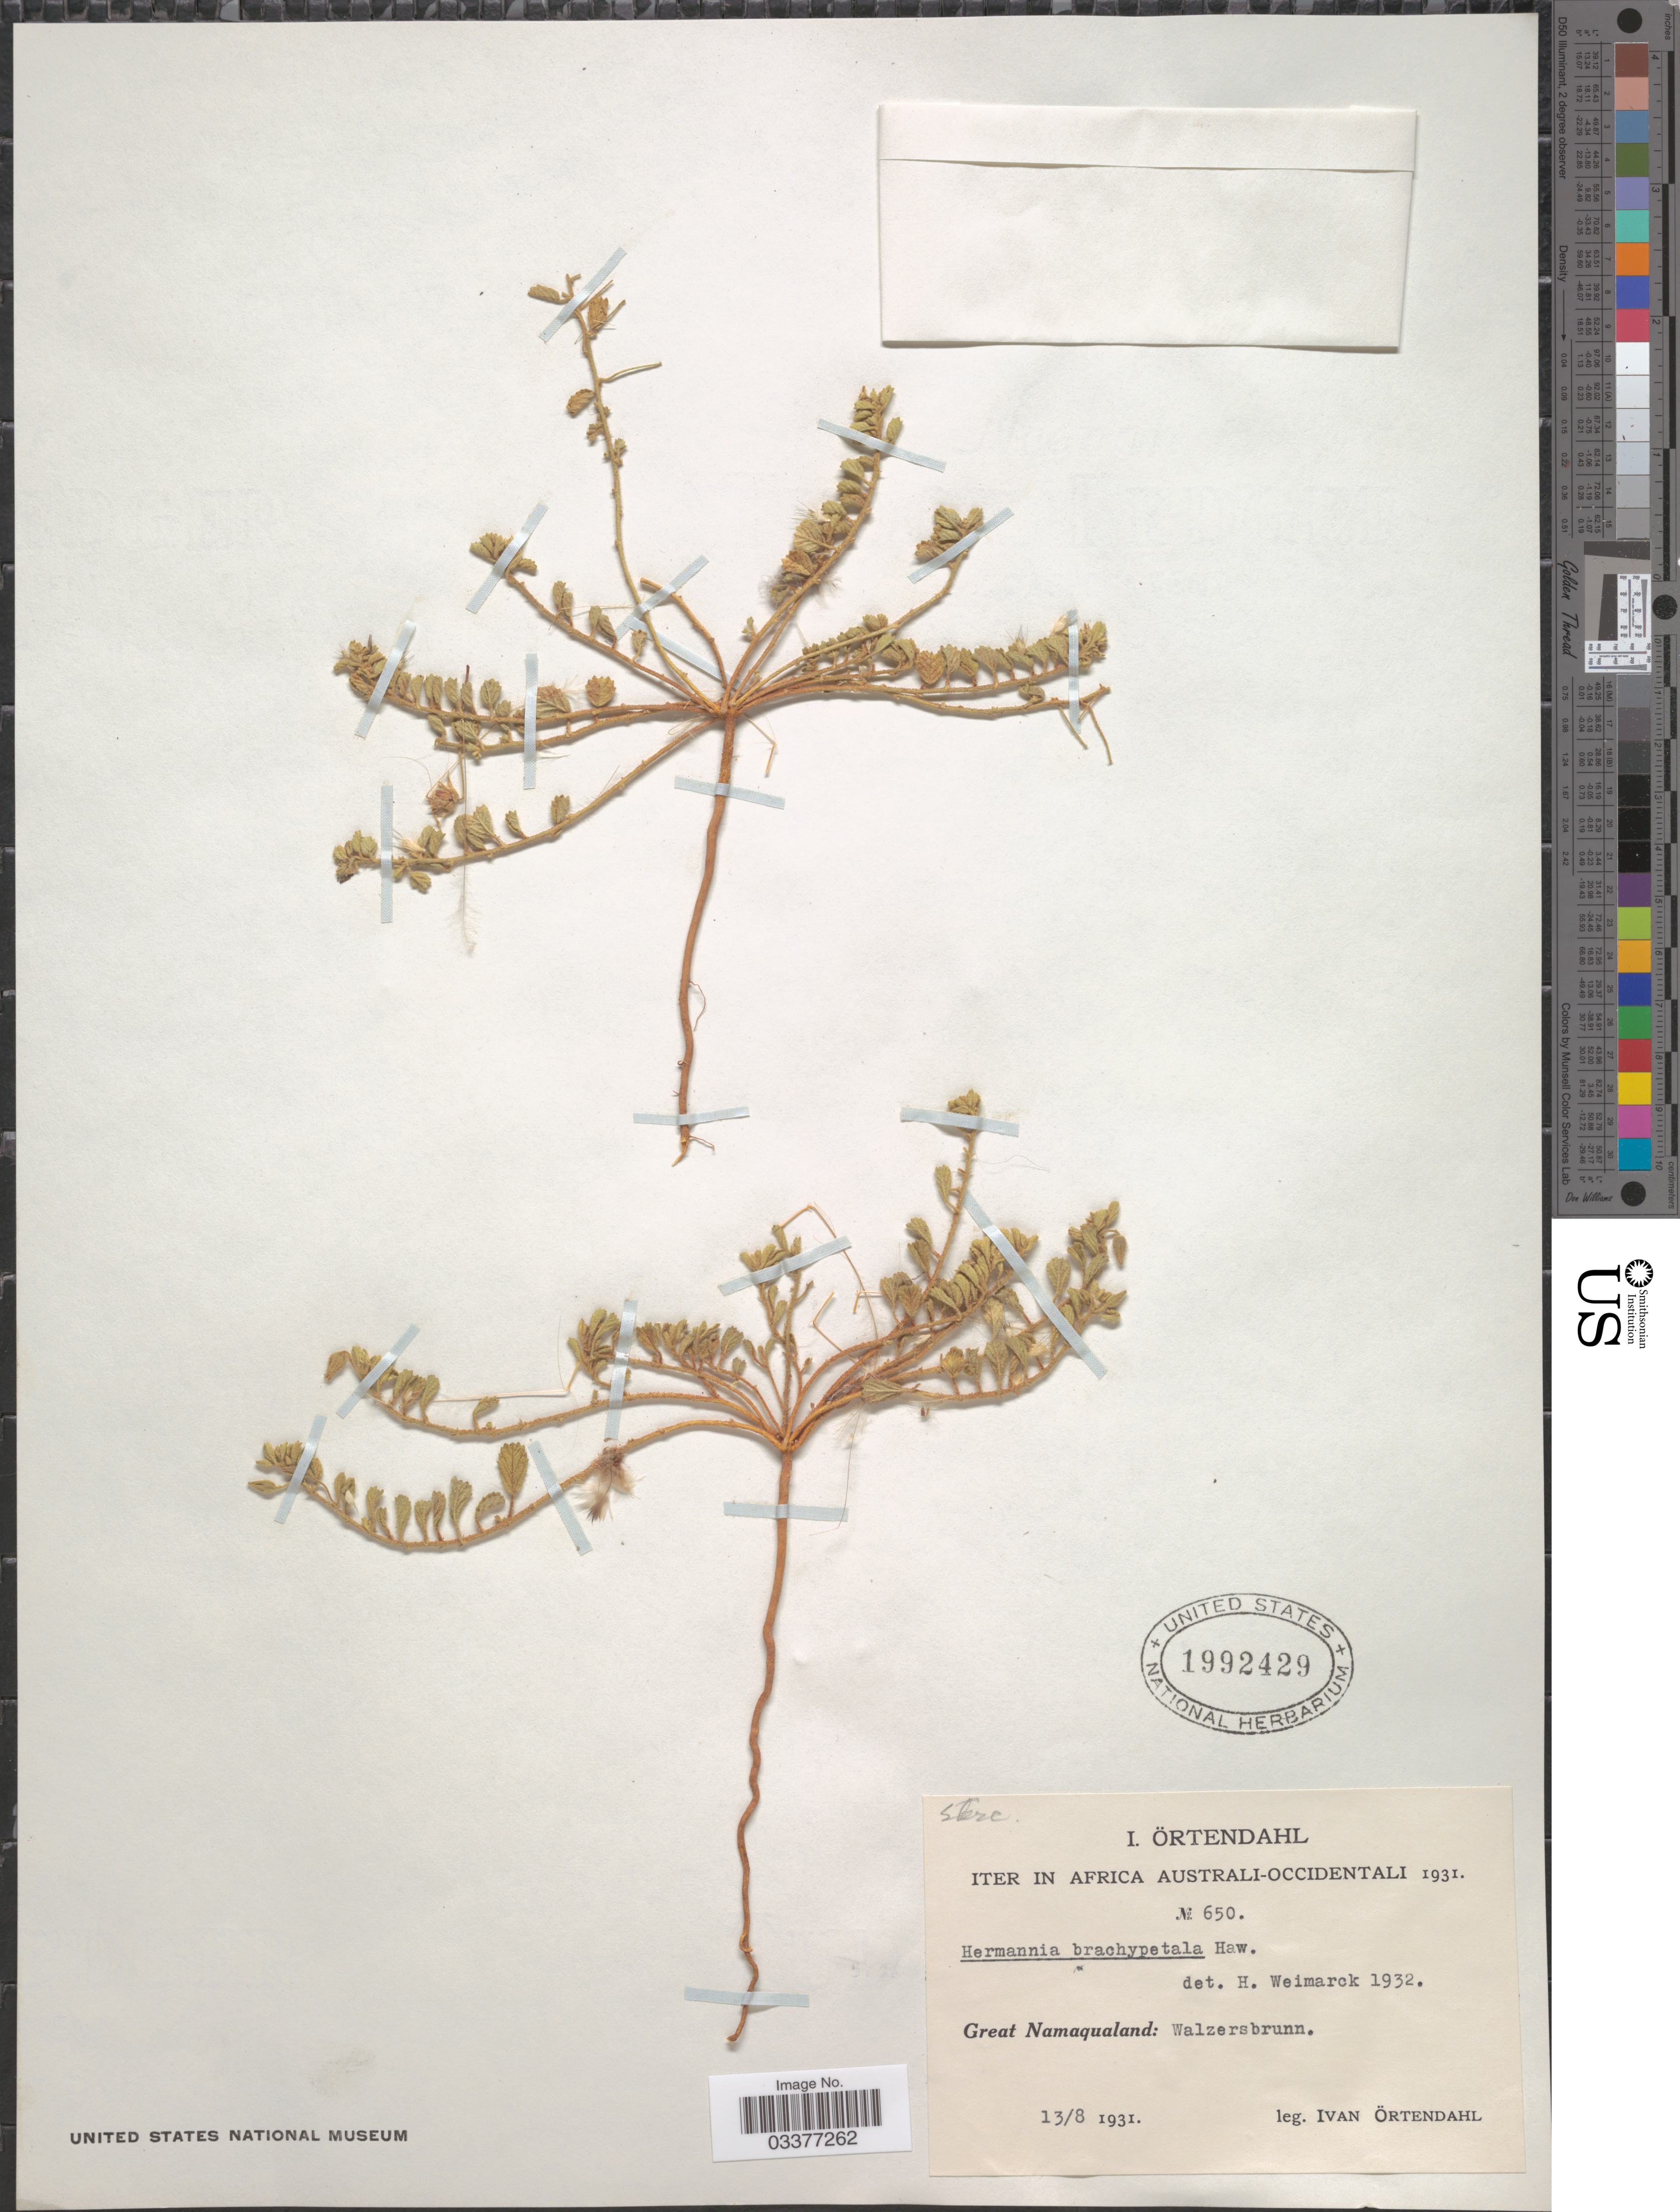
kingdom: Plantae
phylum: Tracheophyta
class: Magnoliopsida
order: Malvales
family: Malvaceae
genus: Hermannia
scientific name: Hermannia brachypetala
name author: Harv.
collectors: I. Ortendahl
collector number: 650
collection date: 1931-08-13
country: Namibia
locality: Africa Australi-Occidentali. Great Namaqualand: Walzersbrunn.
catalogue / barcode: US 1992429